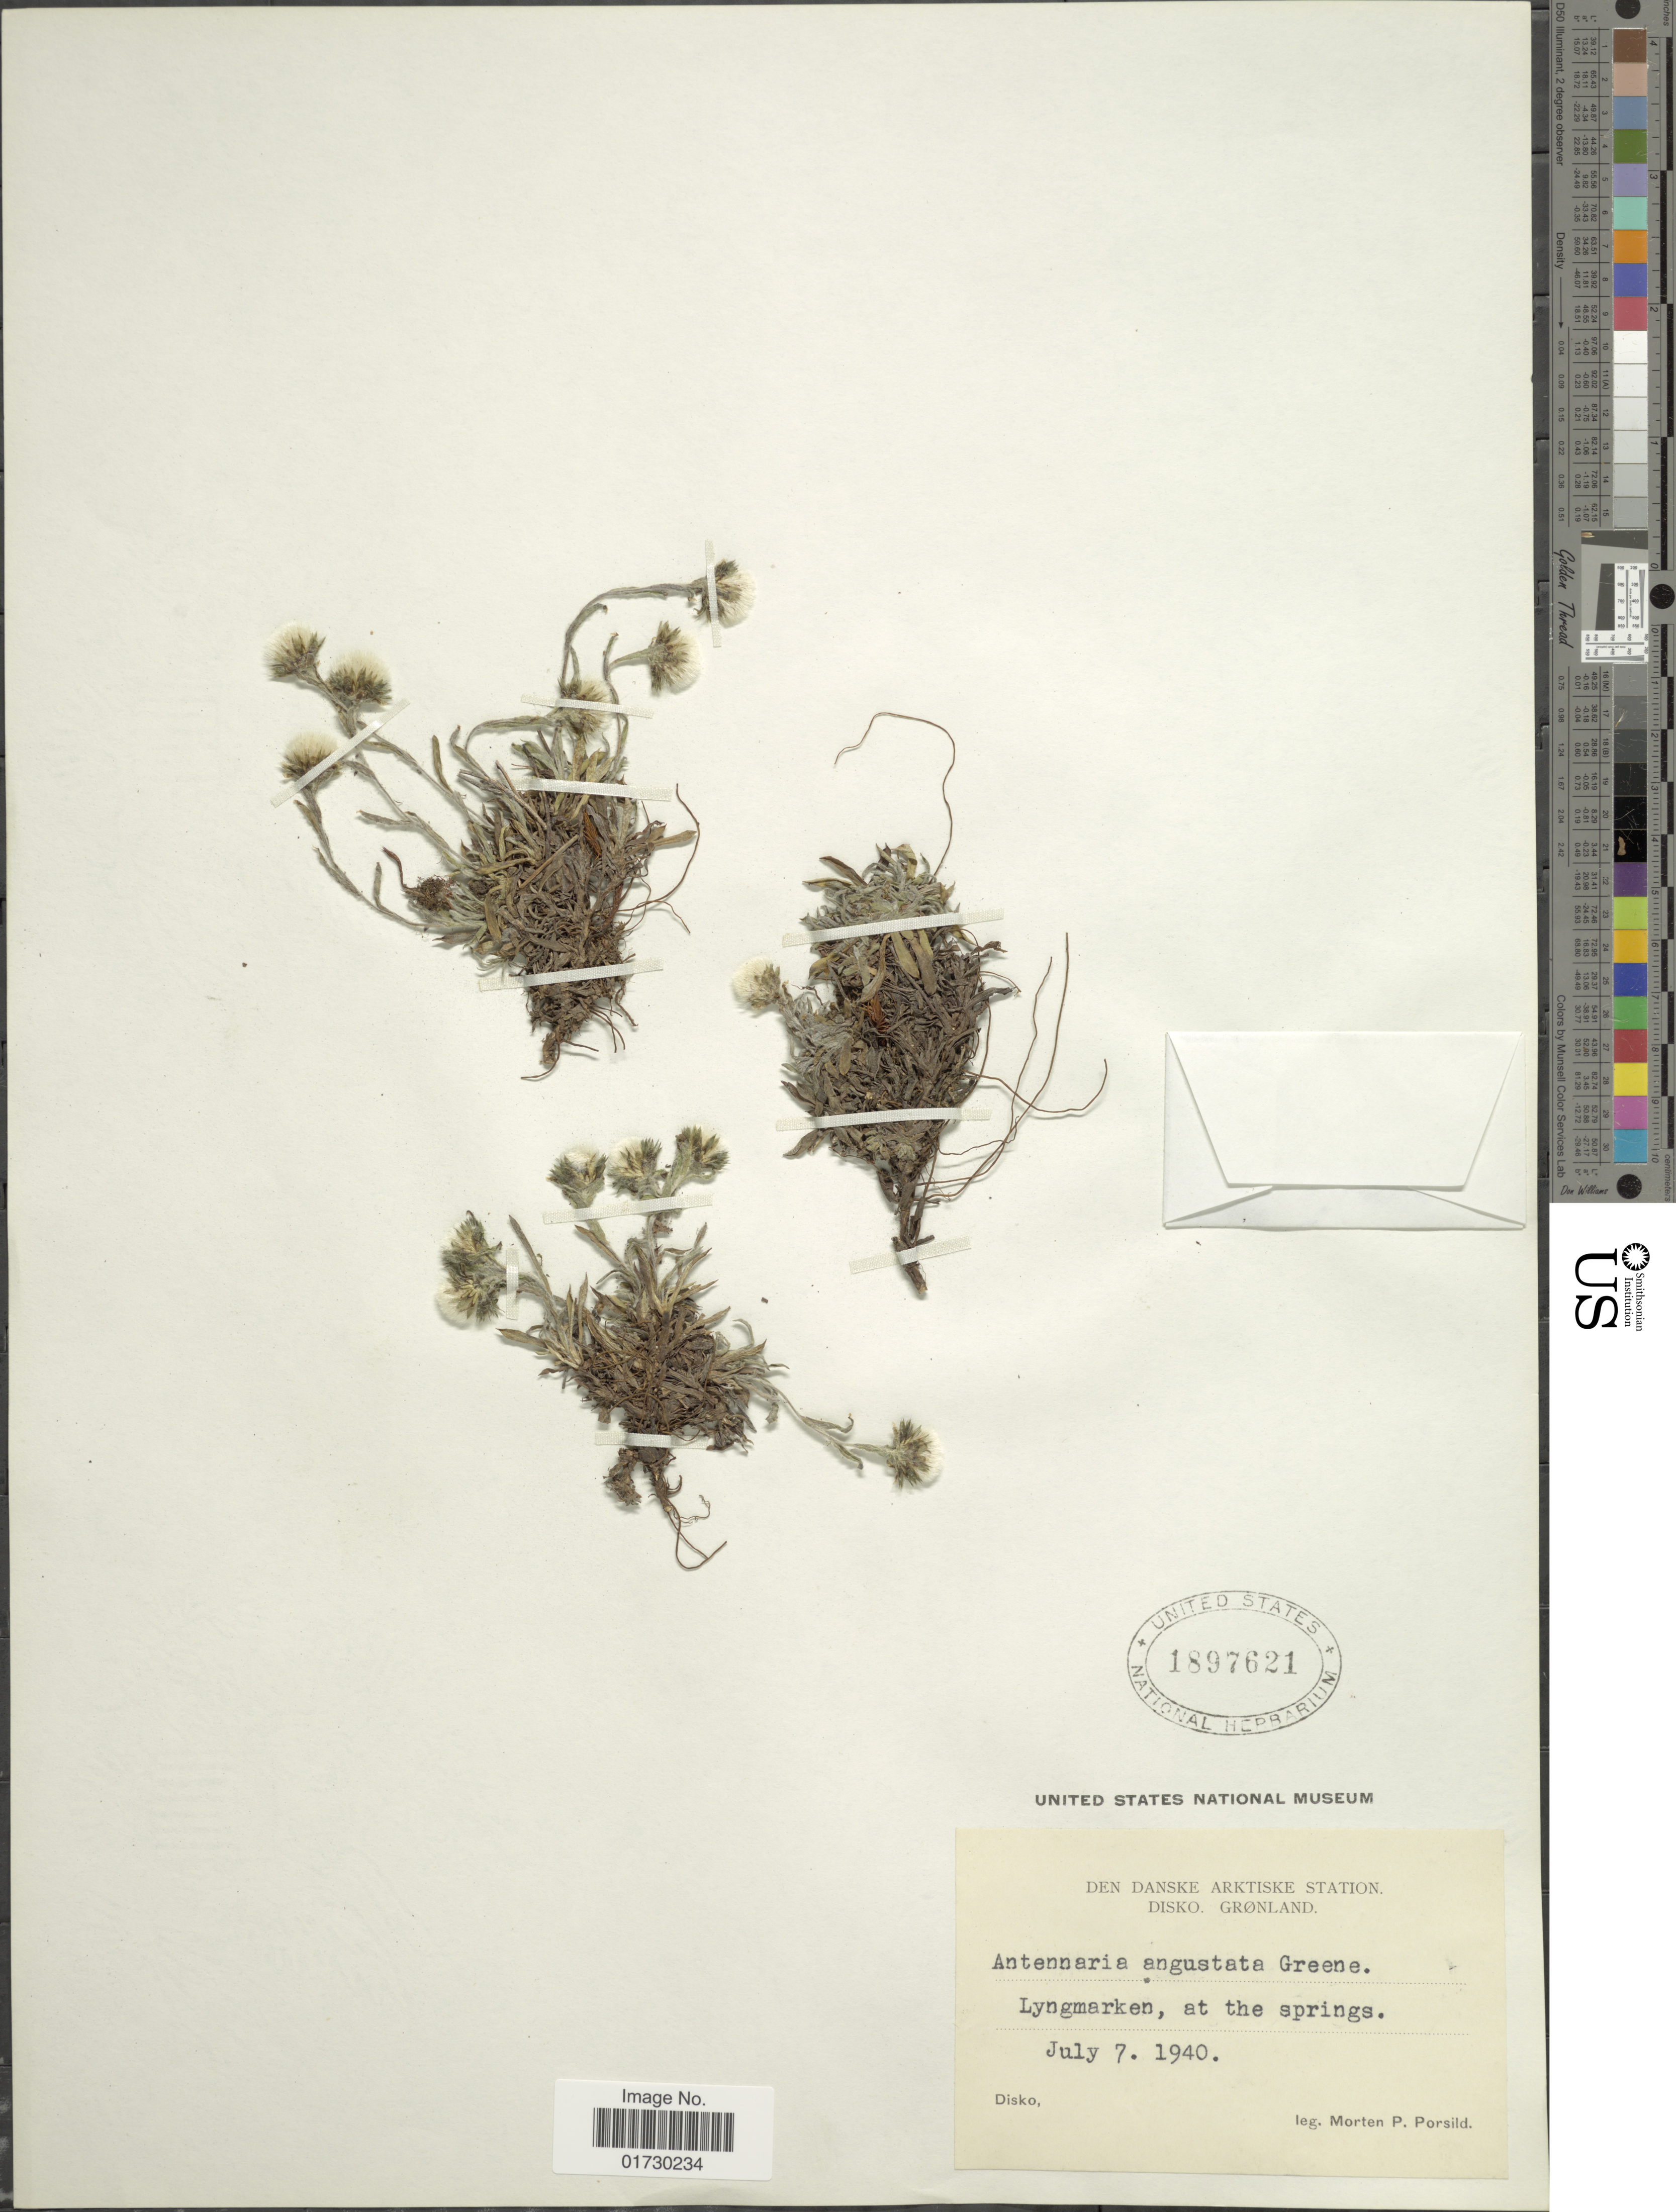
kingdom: Plantae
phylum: Tracheophyta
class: Magnoliopsida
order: Asterales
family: Asteraceae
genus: Antennaria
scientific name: Antennaria angustata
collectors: M. P. Porsild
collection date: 1940-07-07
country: Greenland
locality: Lyngmarken, at the springs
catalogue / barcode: US 1897621